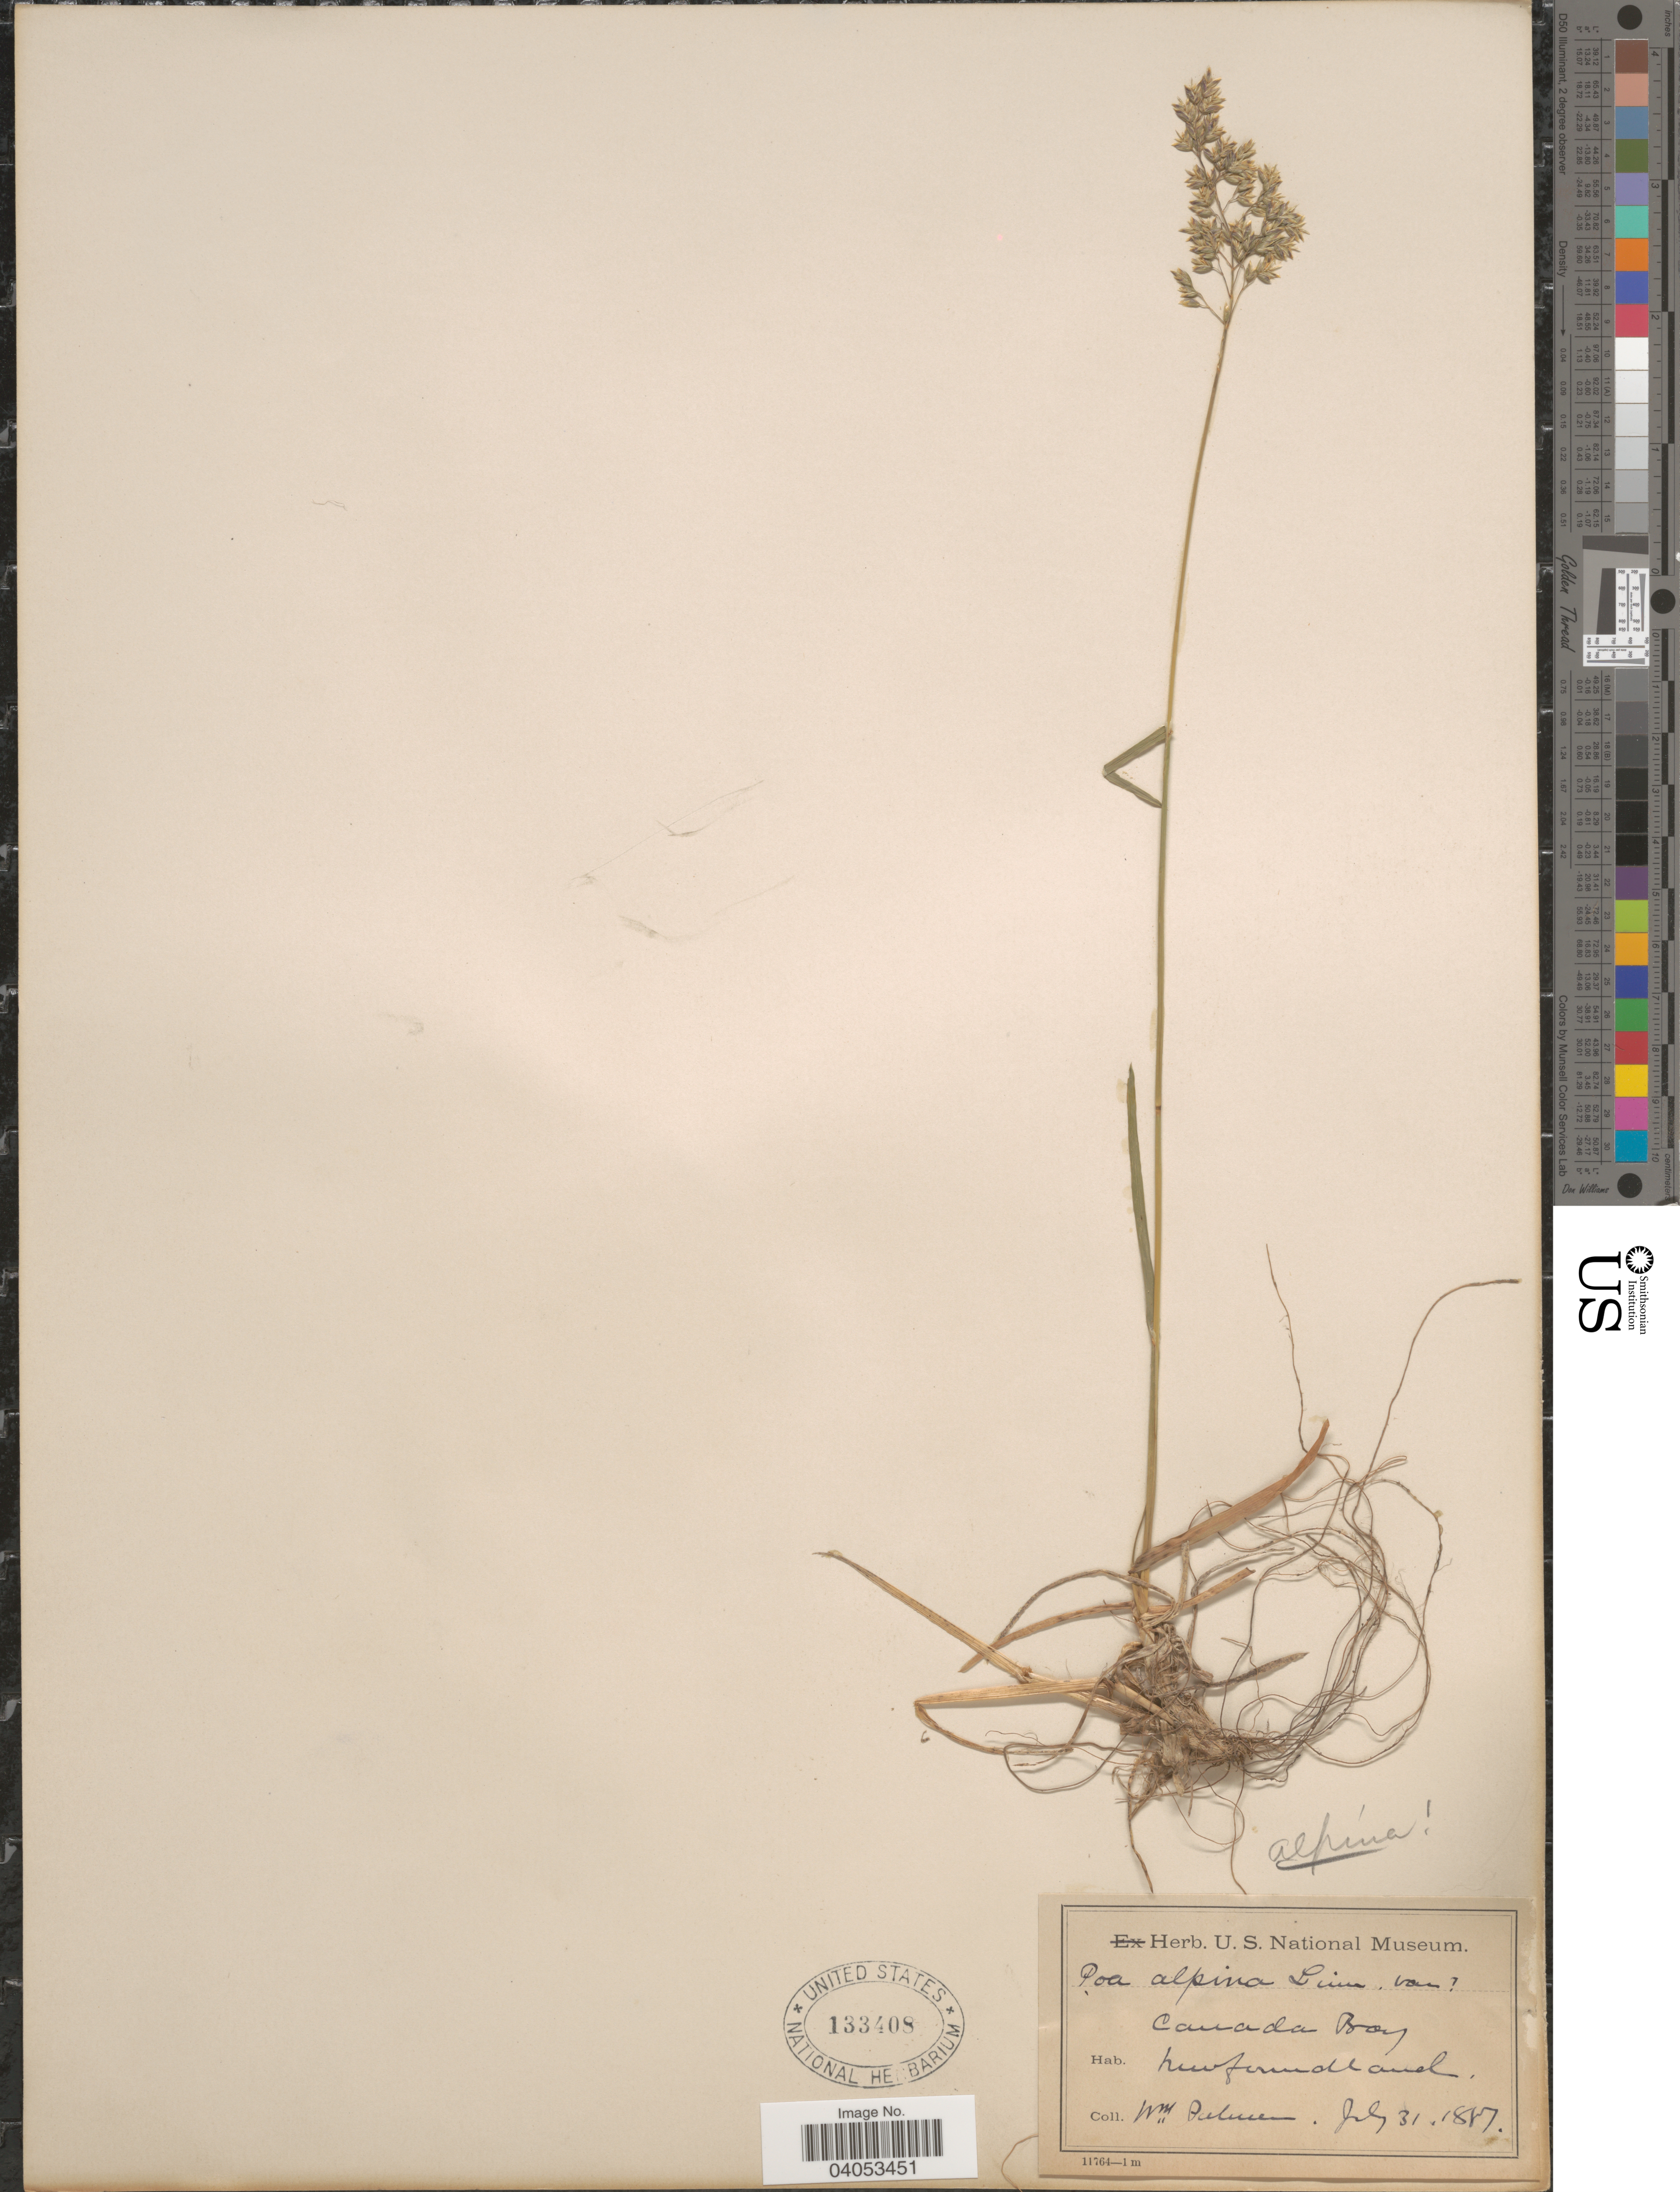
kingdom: Plantae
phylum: Tracheophyta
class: Liliopsida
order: Poales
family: Poaceae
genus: Poa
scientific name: Poa alpina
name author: L.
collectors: W. Palmer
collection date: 1887-07-31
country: Canada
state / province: Newfoundland and Labrador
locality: Canada bay.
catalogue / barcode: US 133408